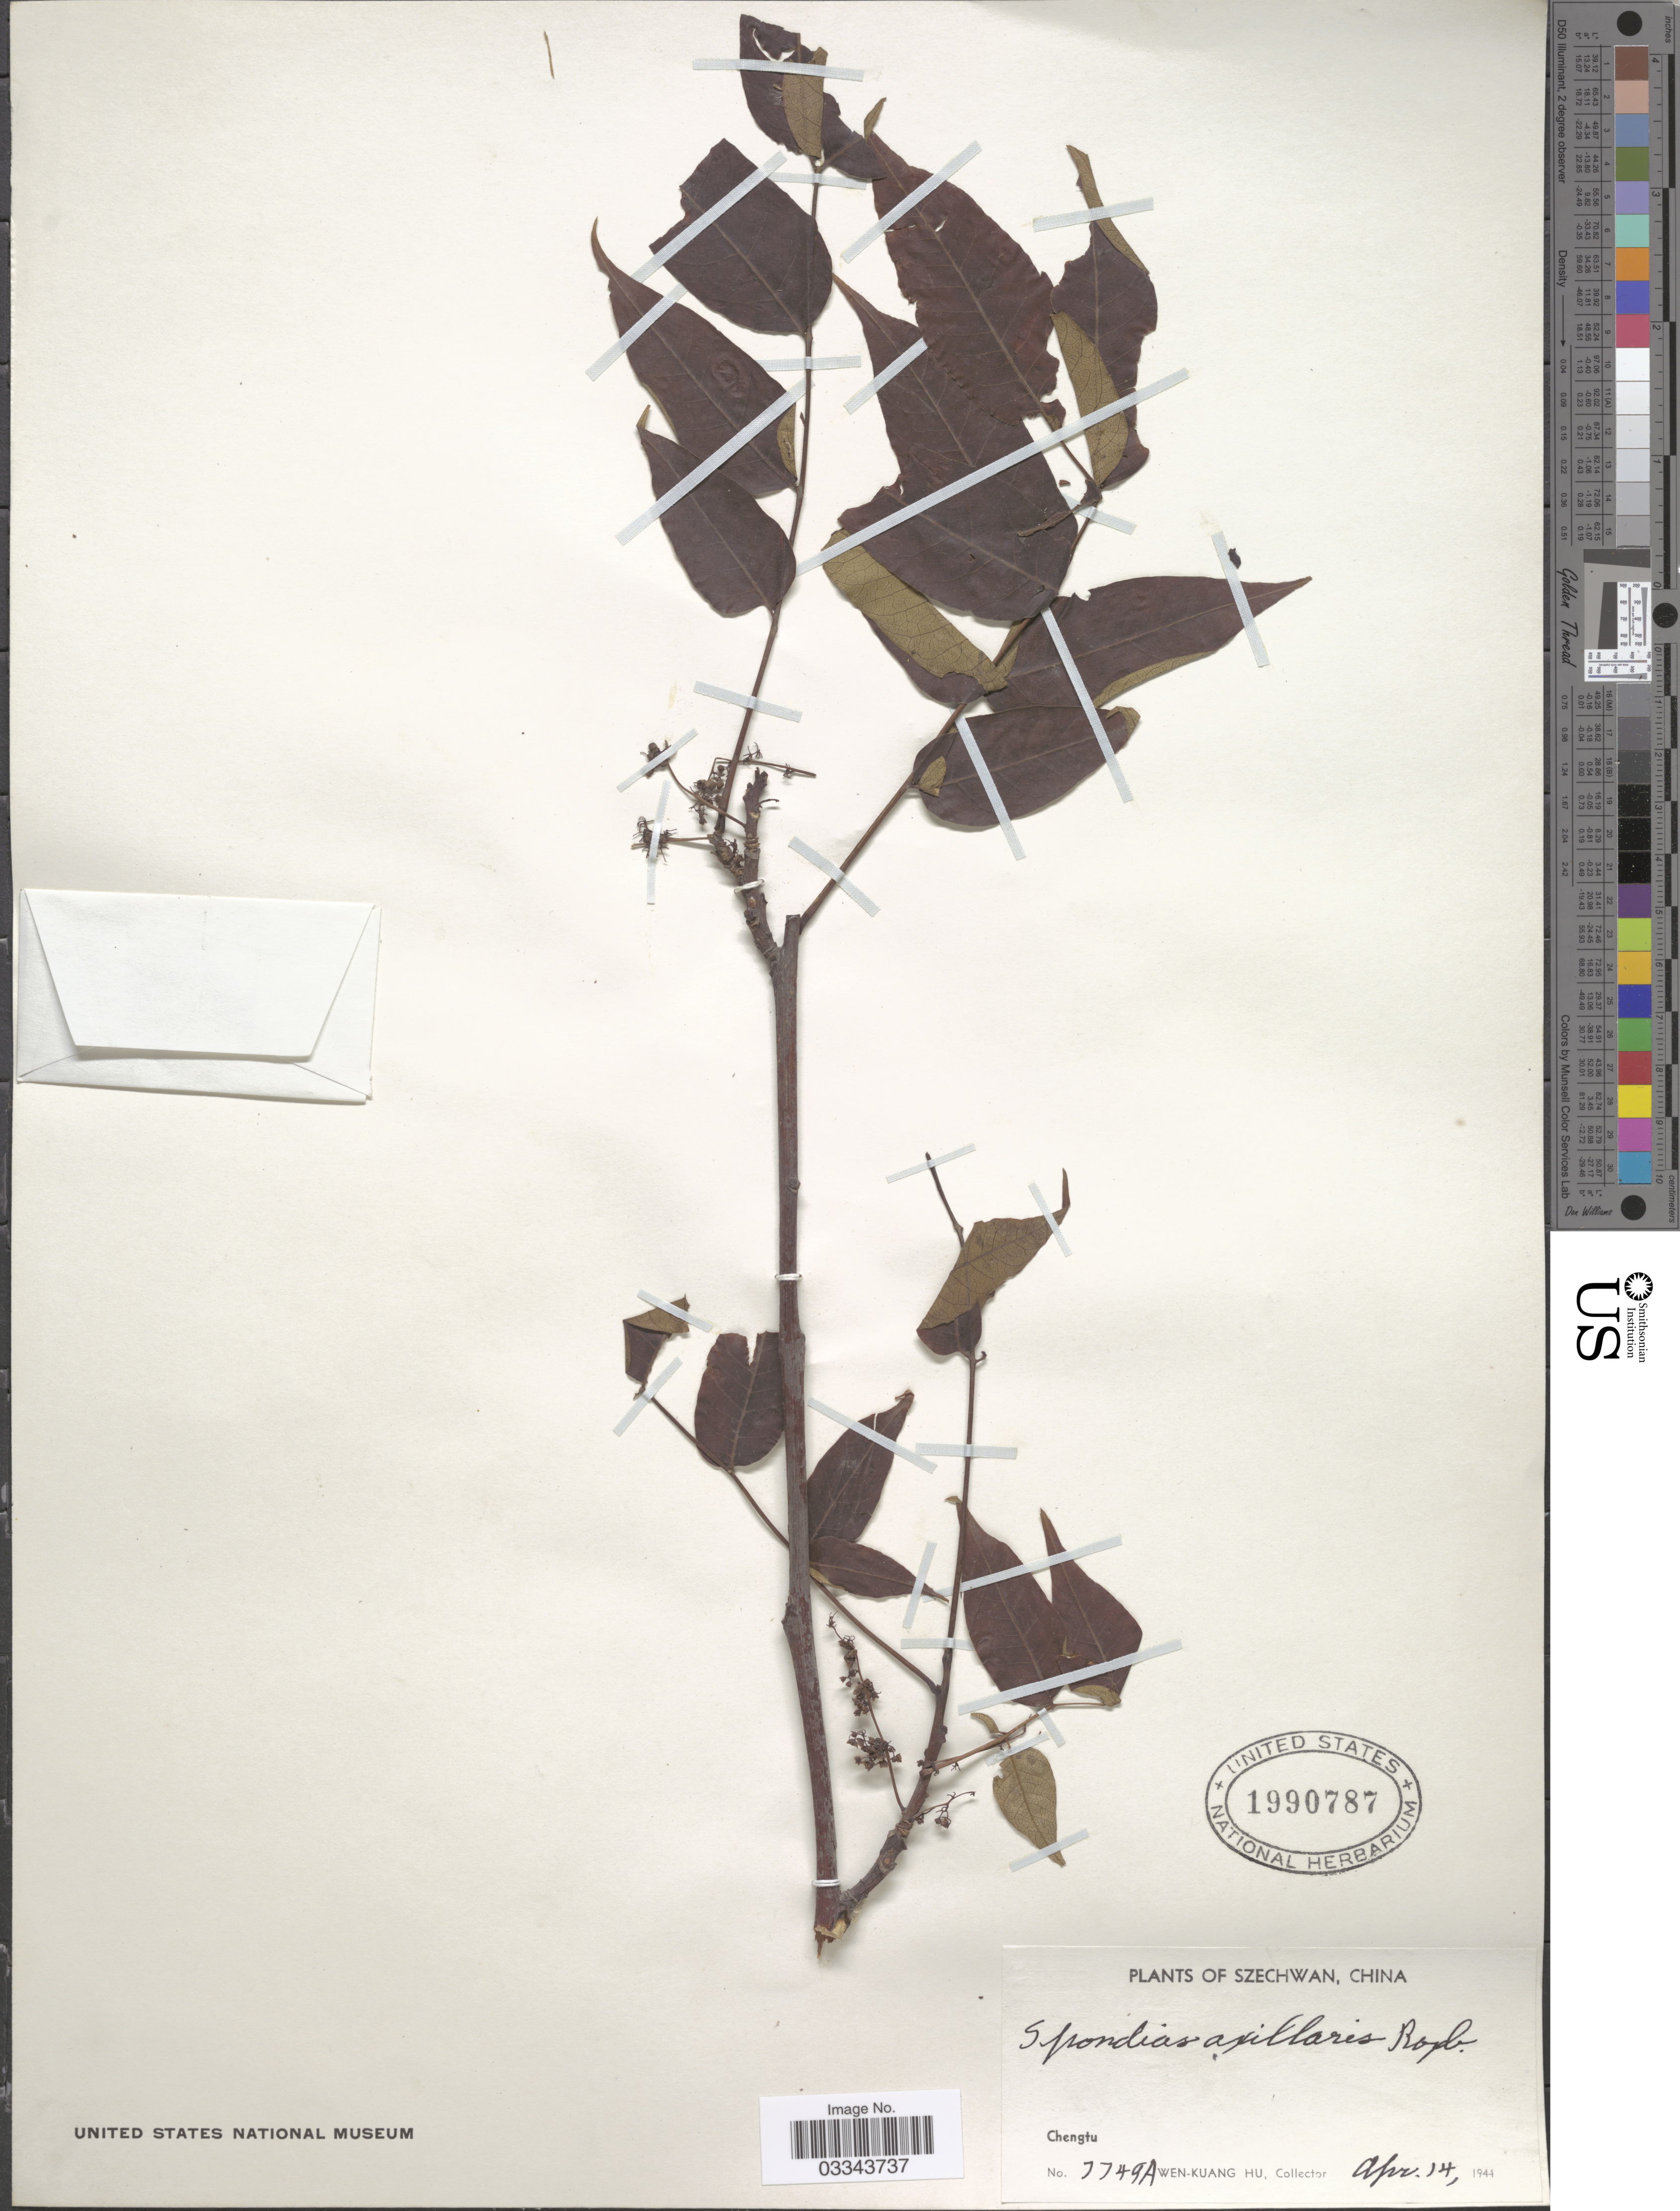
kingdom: Plantae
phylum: Tracheophyta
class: Magnoliopsida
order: Sapindales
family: Anacardiaceae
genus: Choerospondias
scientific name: Choerospondias axillaris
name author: (Roxb.) B.L. Burtt & A.W. Hill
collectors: W. K. Hu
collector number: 7749A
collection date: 1944-04-14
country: China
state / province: Sichuan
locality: Szechwan. Chengtu.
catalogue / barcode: US 1990787